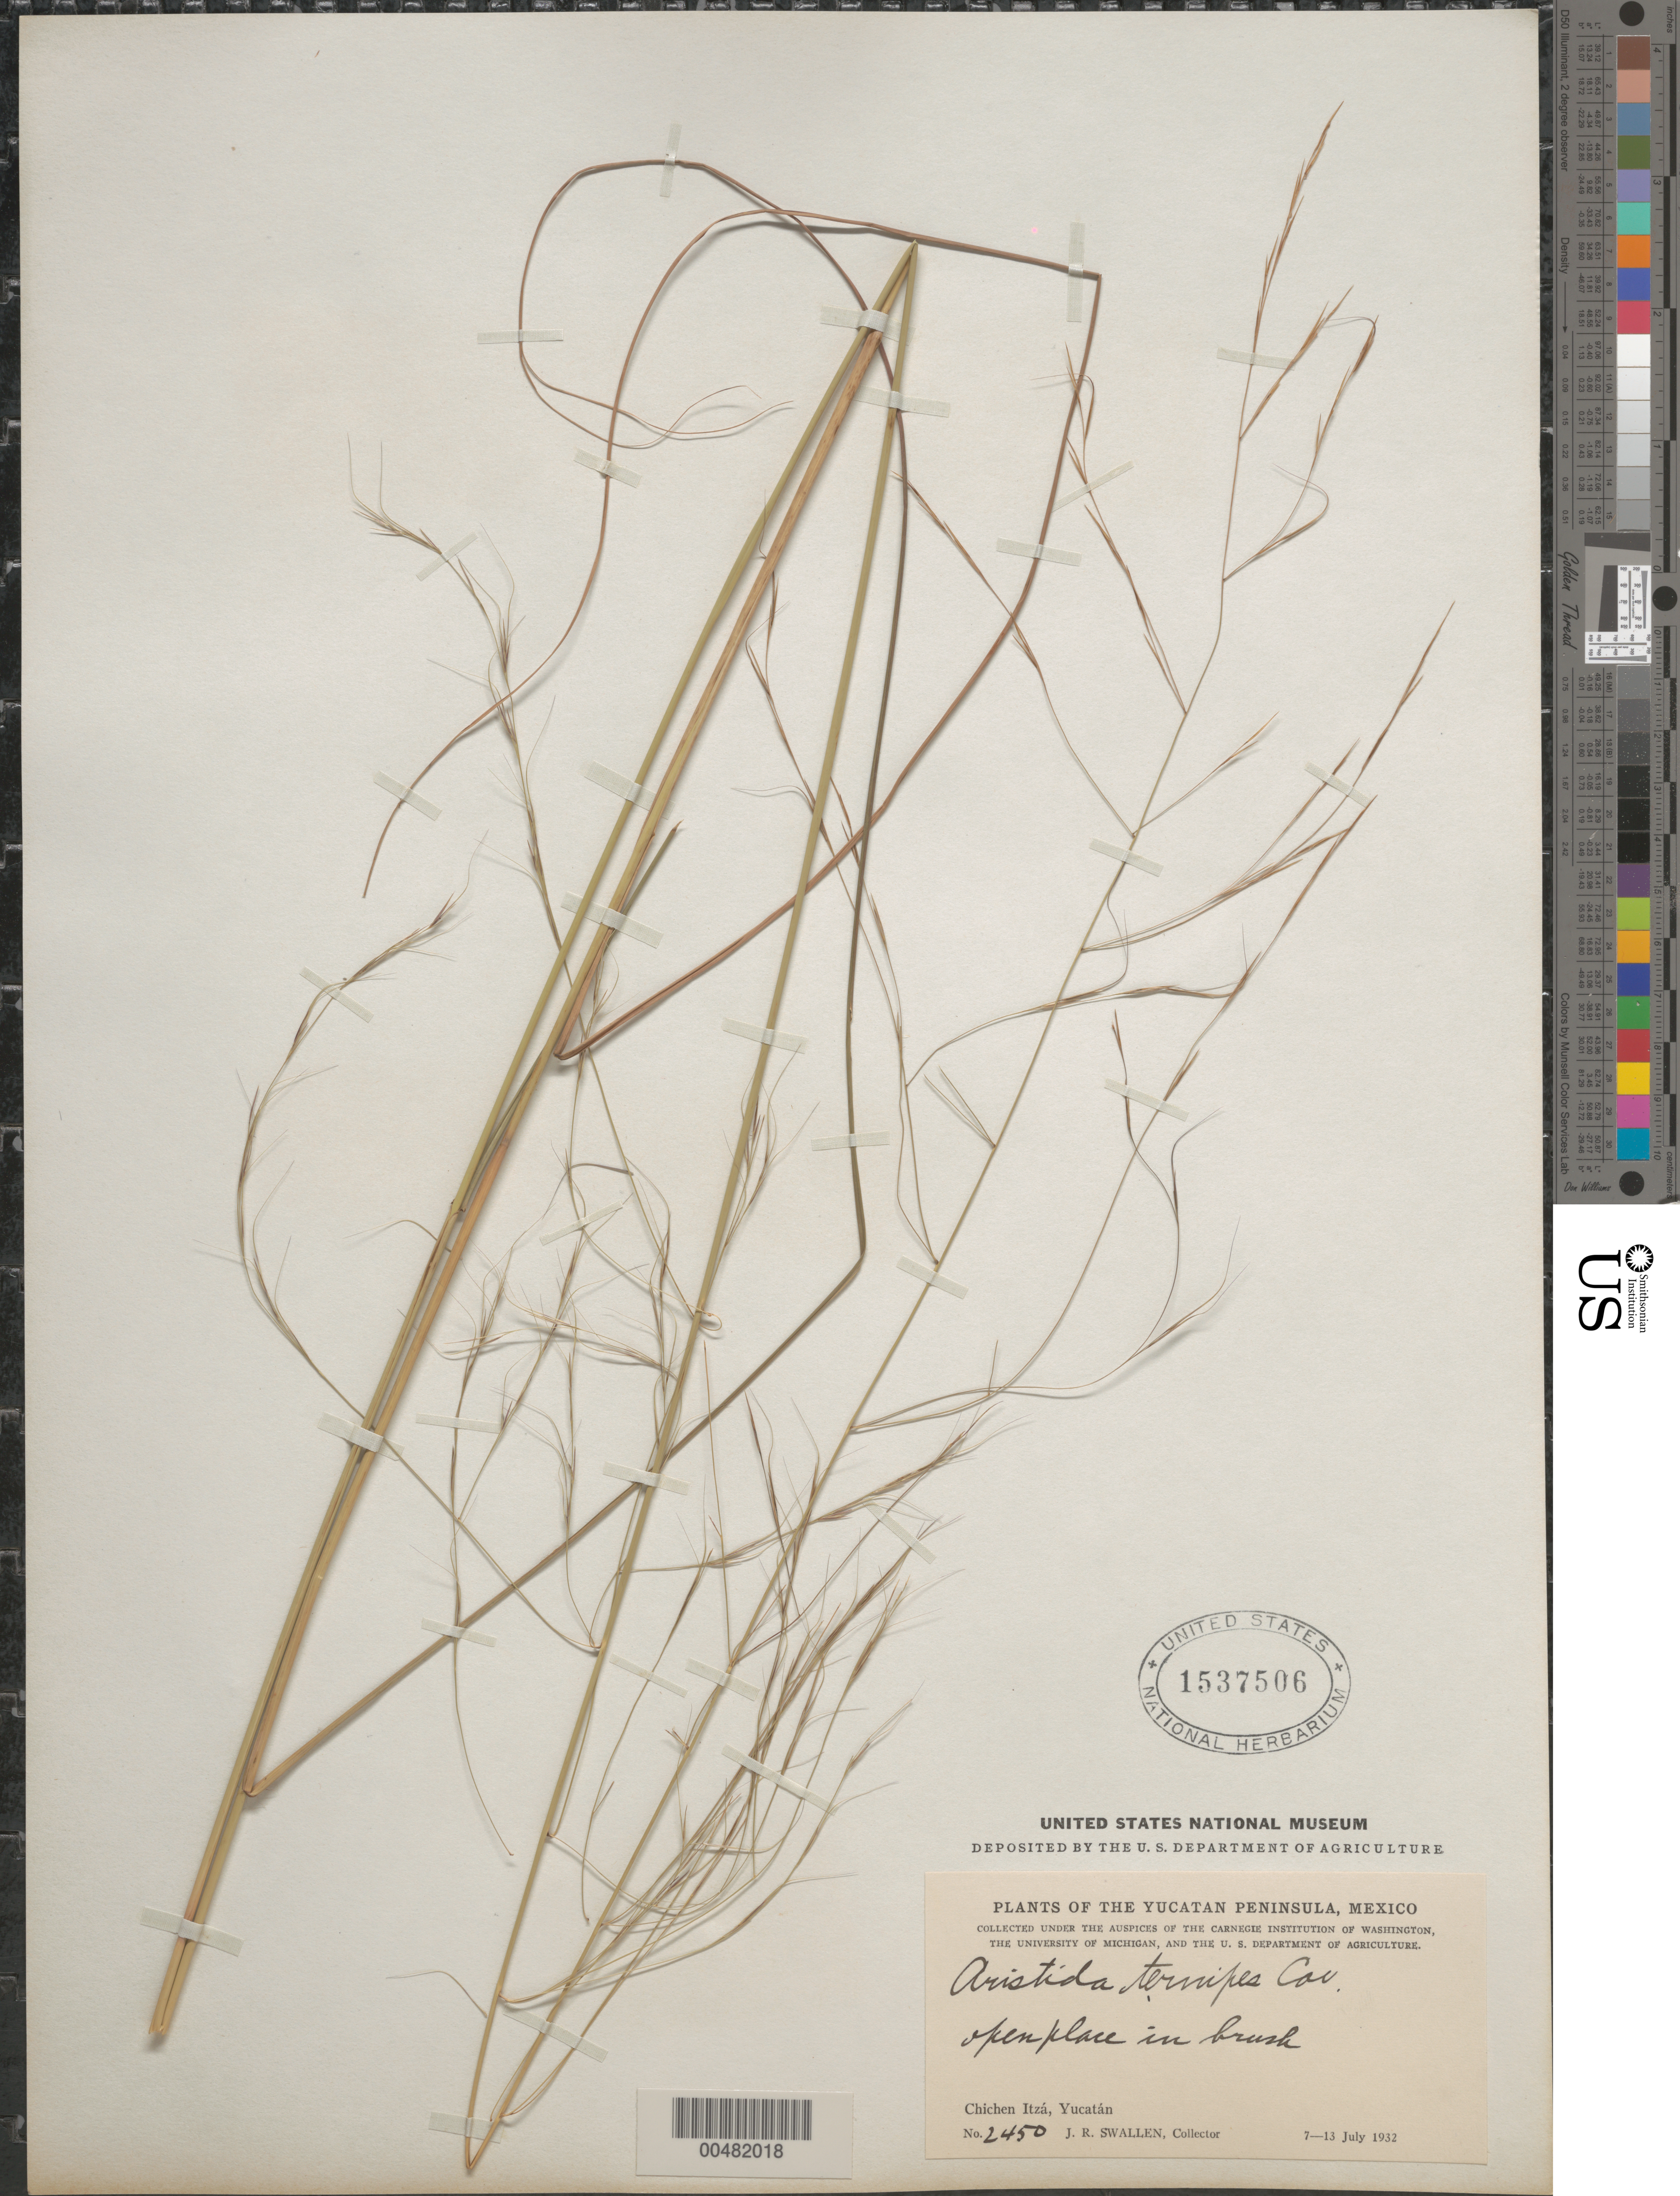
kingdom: Plantae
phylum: Tracheophyta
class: Liliopsida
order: Poales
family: Poaceae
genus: Aristida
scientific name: Aristida ternipes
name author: Cav.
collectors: J. R. Swallen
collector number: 2450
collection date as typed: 7 Jul 1932 to 13 Jul 1932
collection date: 1932-07-07/1932-07-13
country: Mexico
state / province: Yucatan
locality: Chichen Itzá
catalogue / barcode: US 1537506